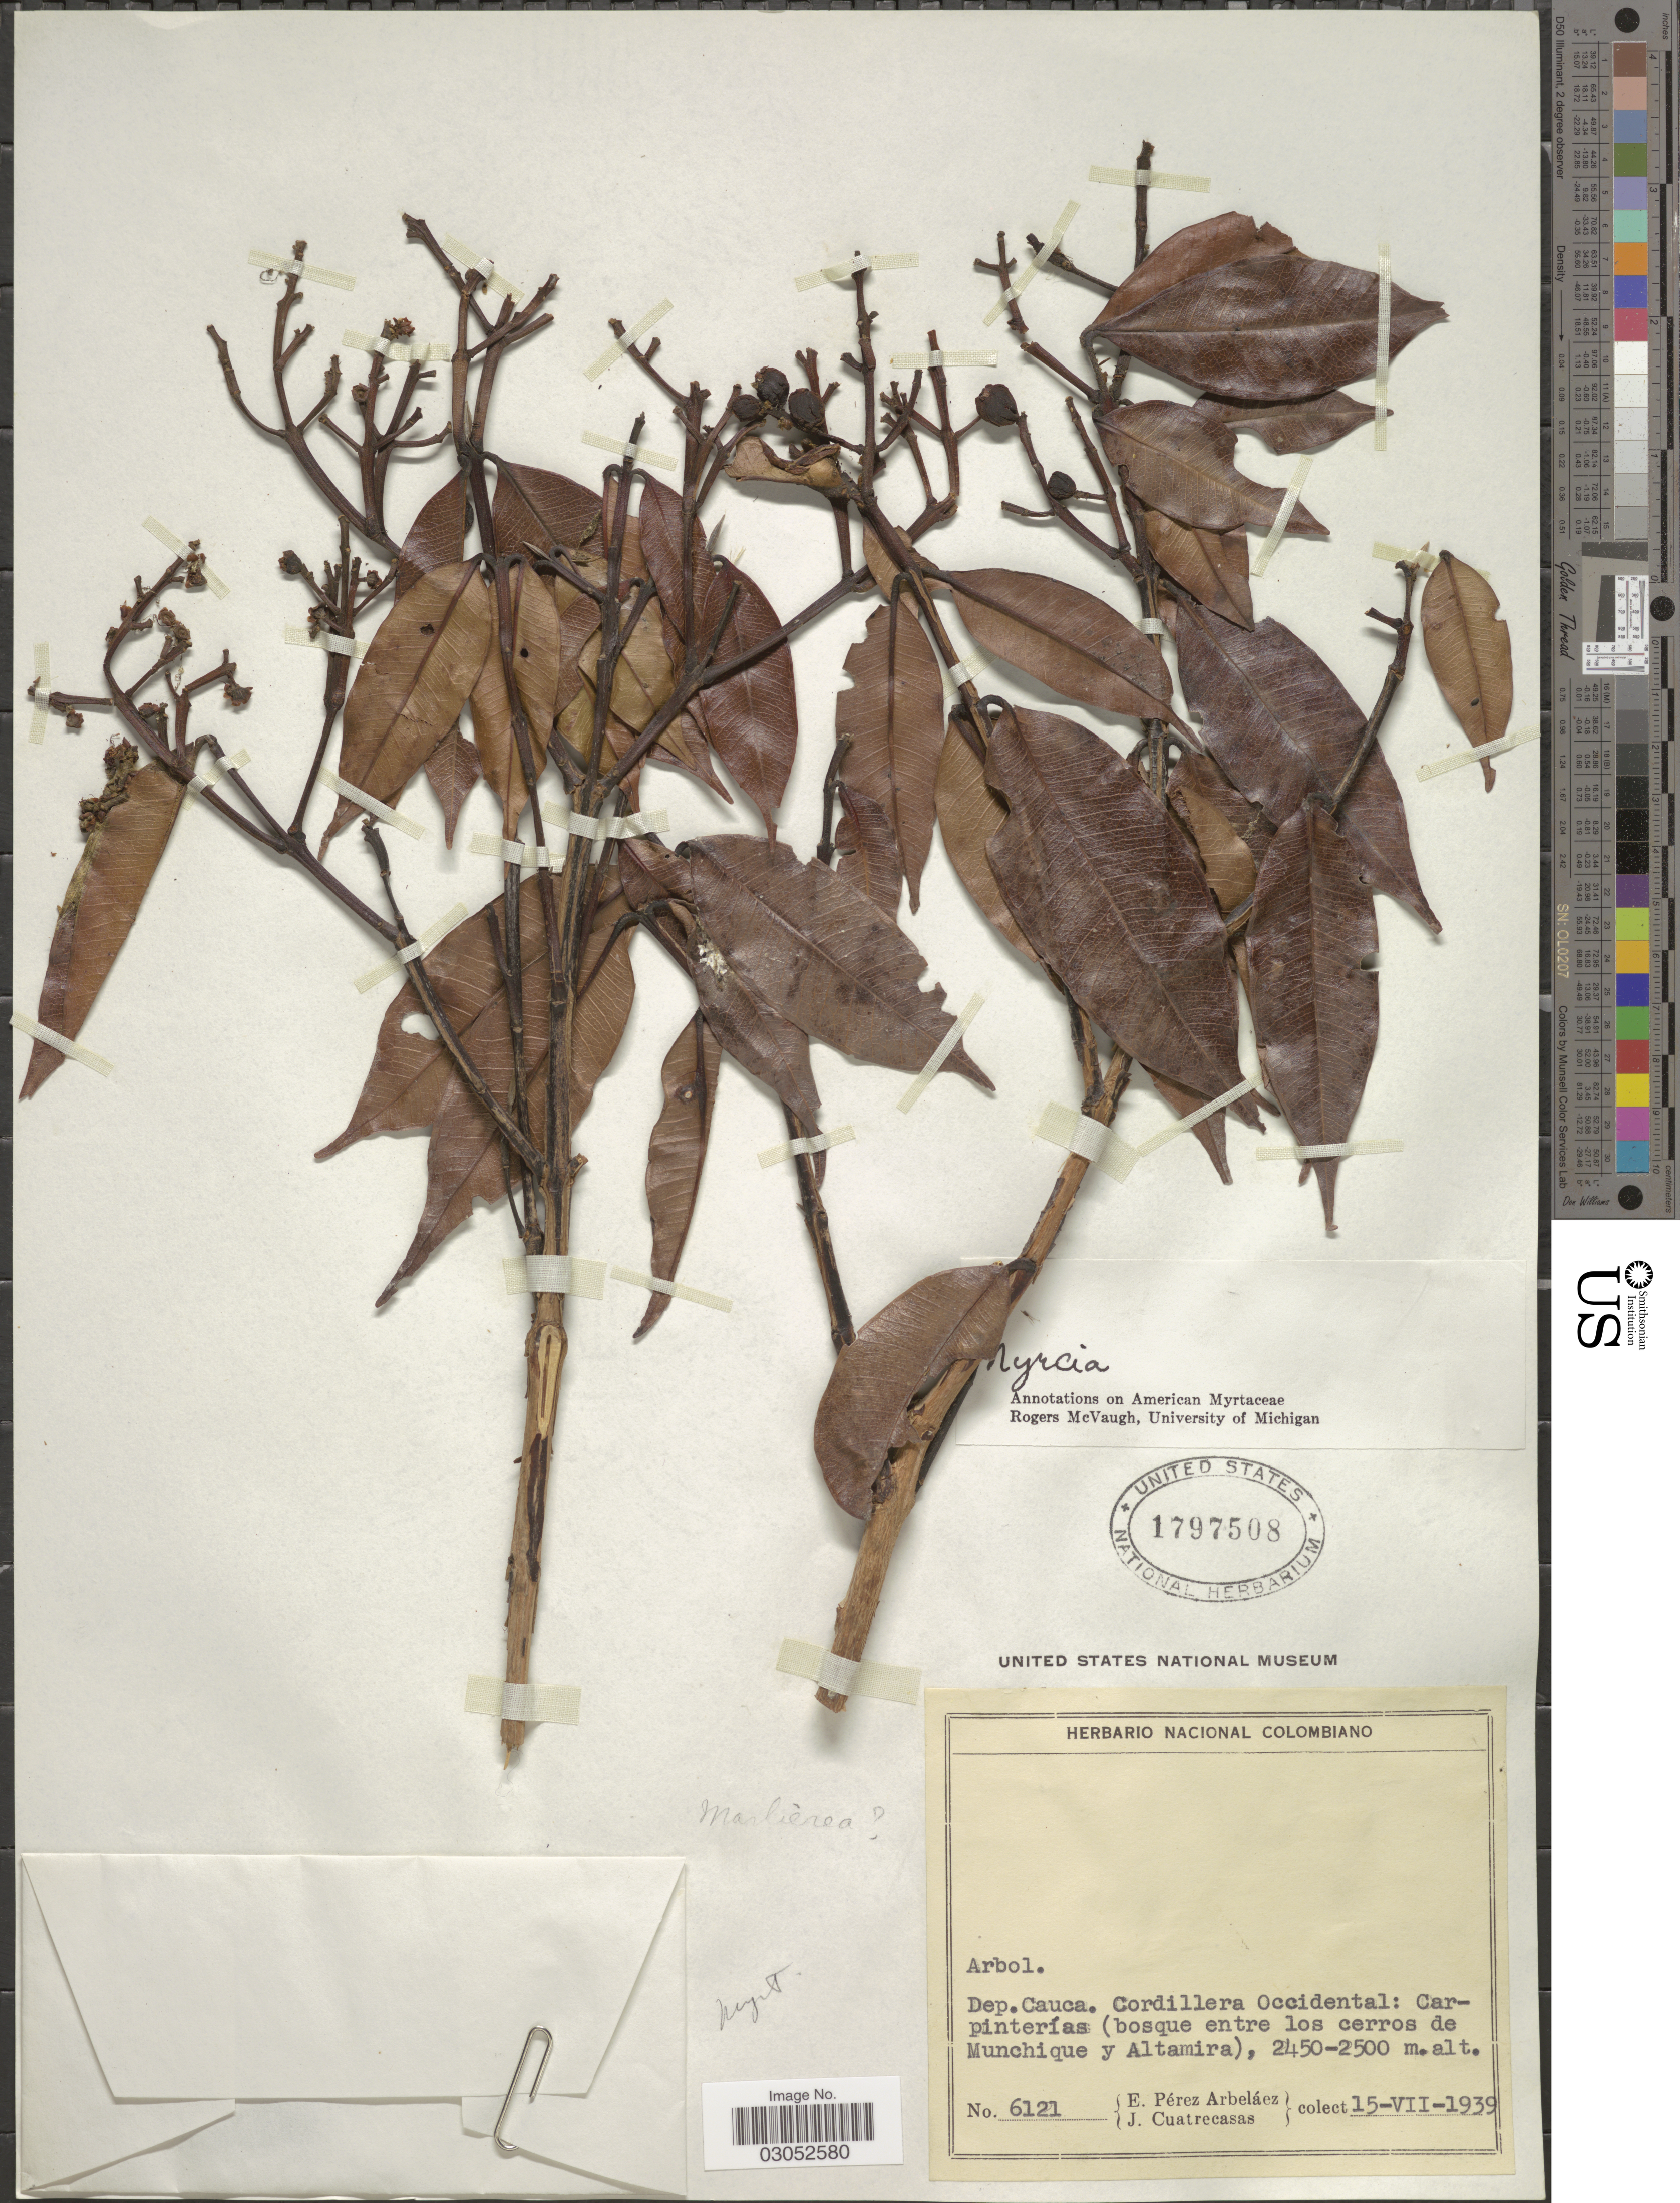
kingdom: Plantae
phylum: Tracheophyta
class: Magnoliopsida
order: Myrtales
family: Myrtaceae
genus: Myrcia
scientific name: Myrcia sp.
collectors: E. Pérez Arbeláez & J. Cuatrecasas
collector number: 6121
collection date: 1939-07-15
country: Colombia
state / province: Cauca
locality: Dep. Cauca. Cordillera Occidental: Carpinterías (bosque entre los cerros de Munchique y Altamira).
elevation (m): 2450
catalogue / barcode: US 1797508